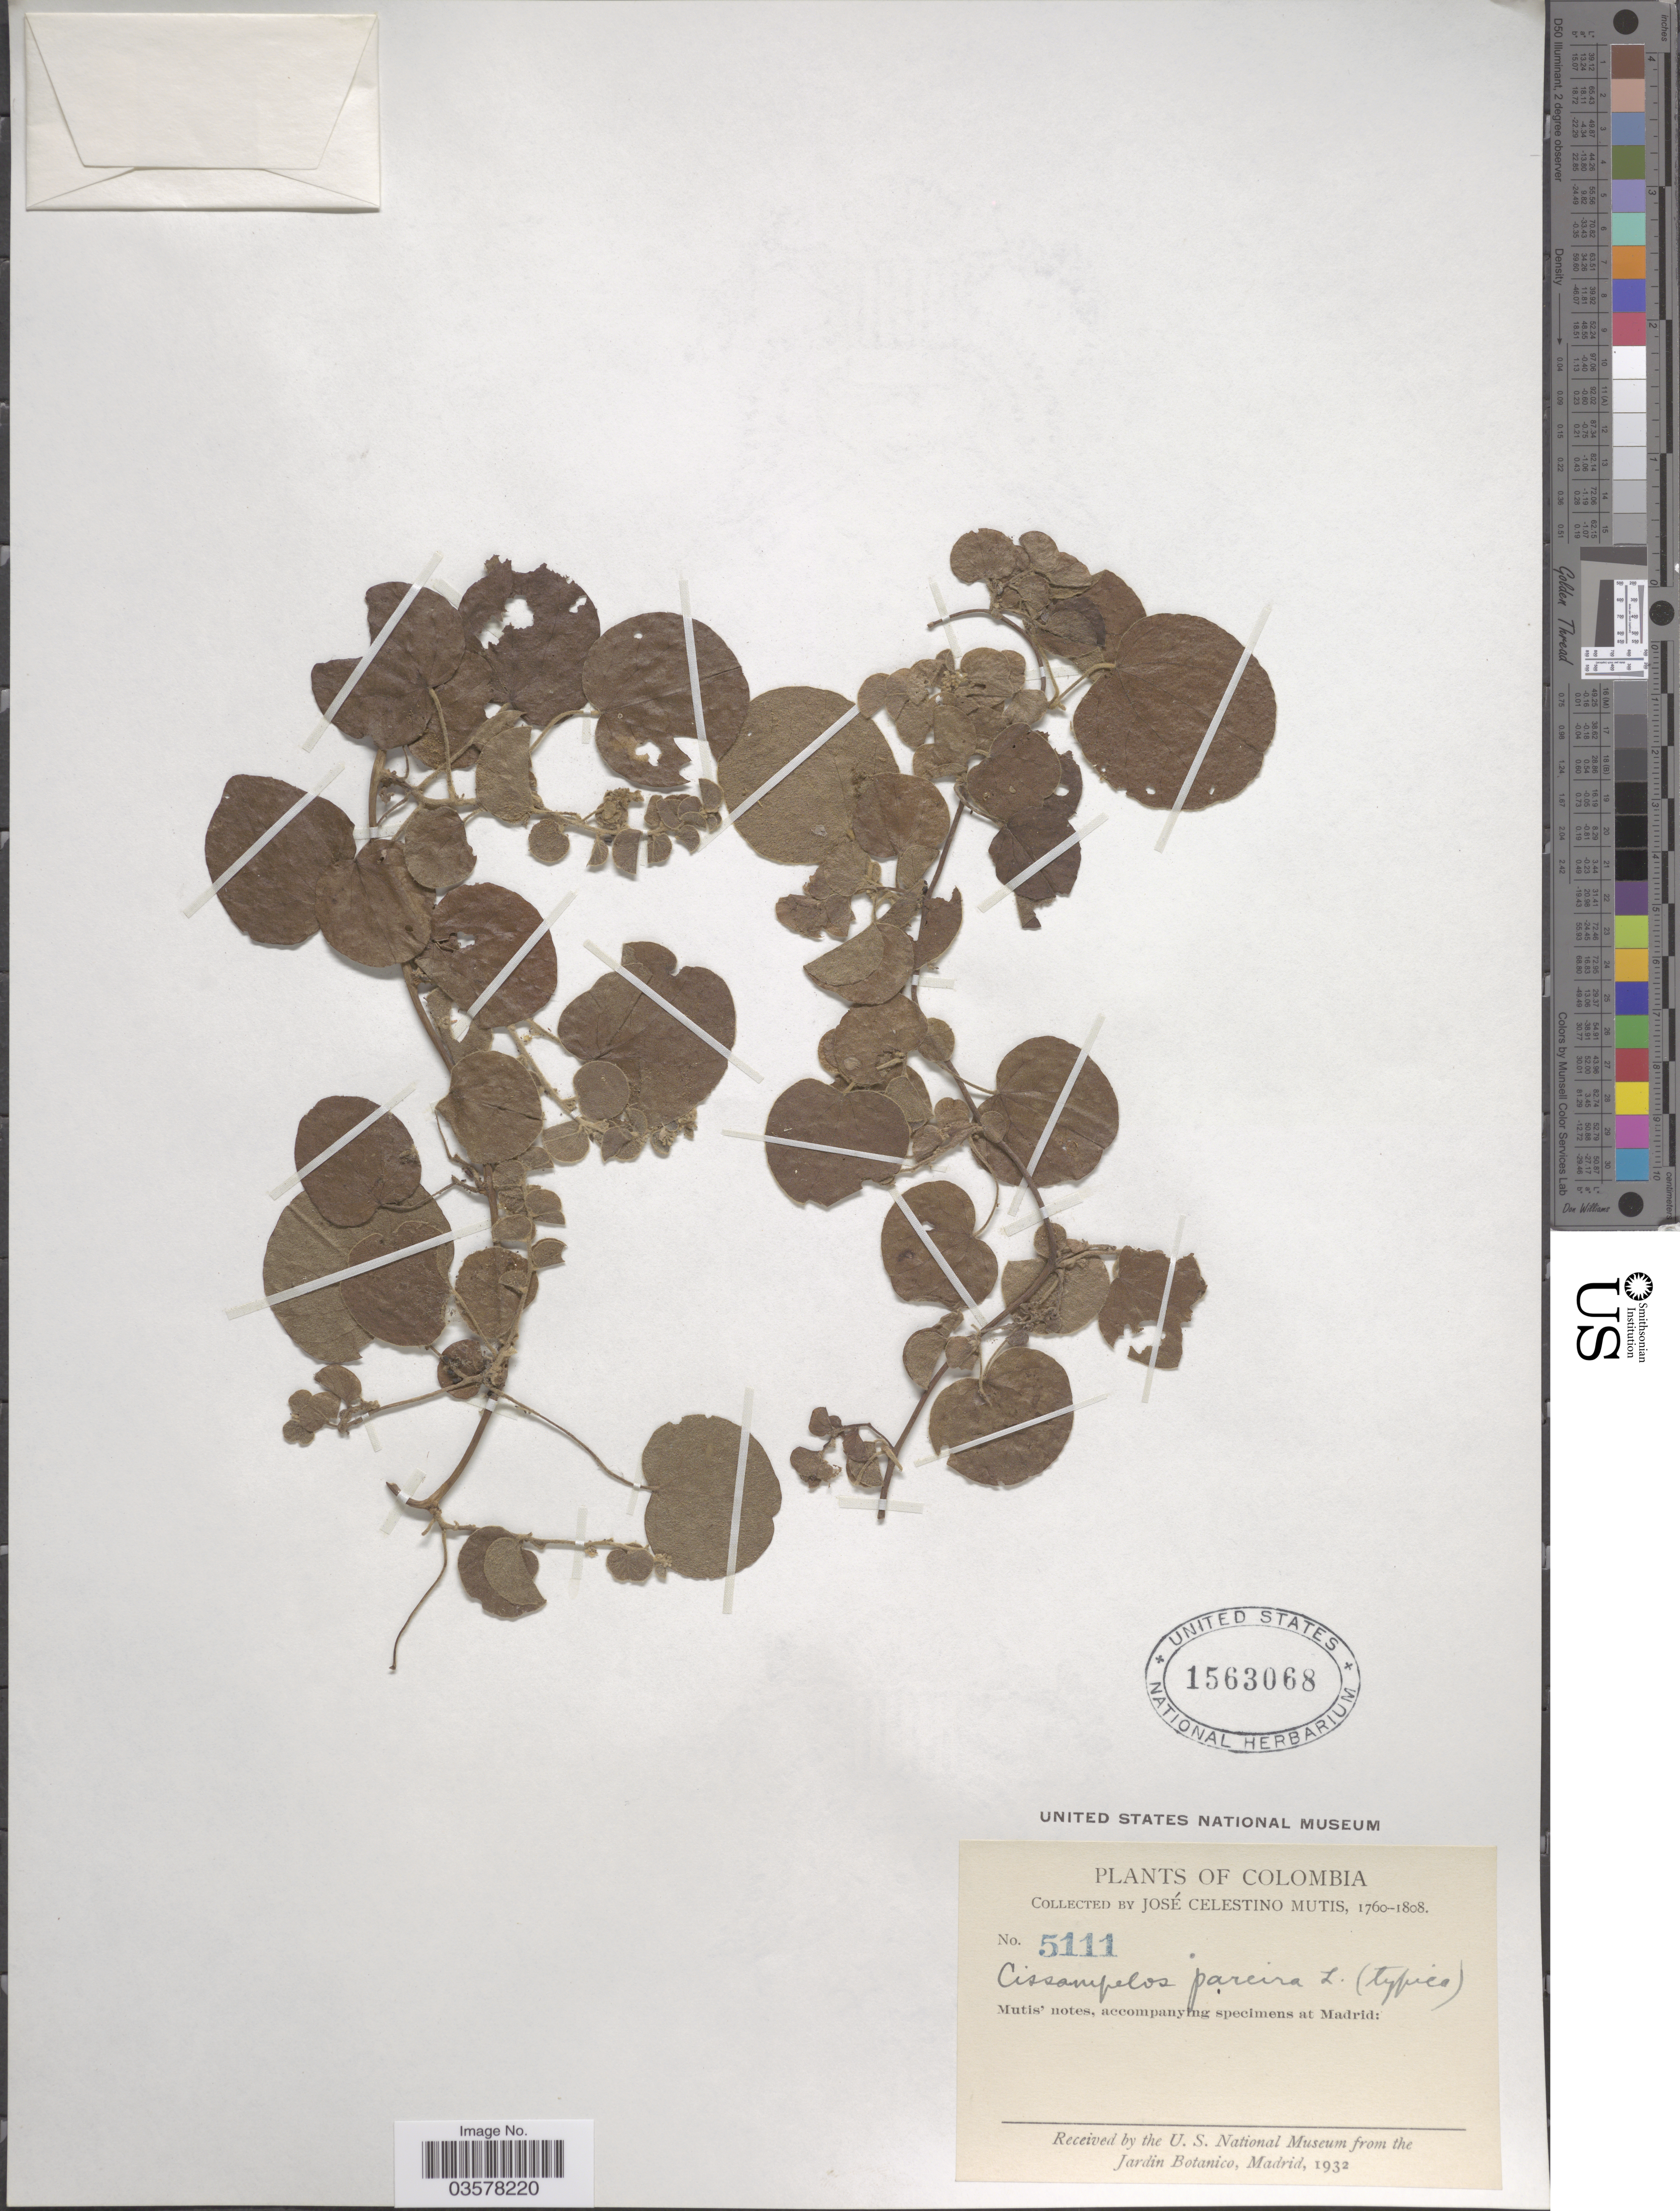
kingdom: Plantae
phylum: Tracheophyta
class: Magnoliopsida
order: Ranunculales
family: Menispermaceae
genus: Cissampelos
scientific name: Cissampelos pareira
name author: L.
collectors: J. C. B. Mutis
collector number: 5111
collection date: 1760/1808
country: Colombia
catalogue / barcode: US 1563068